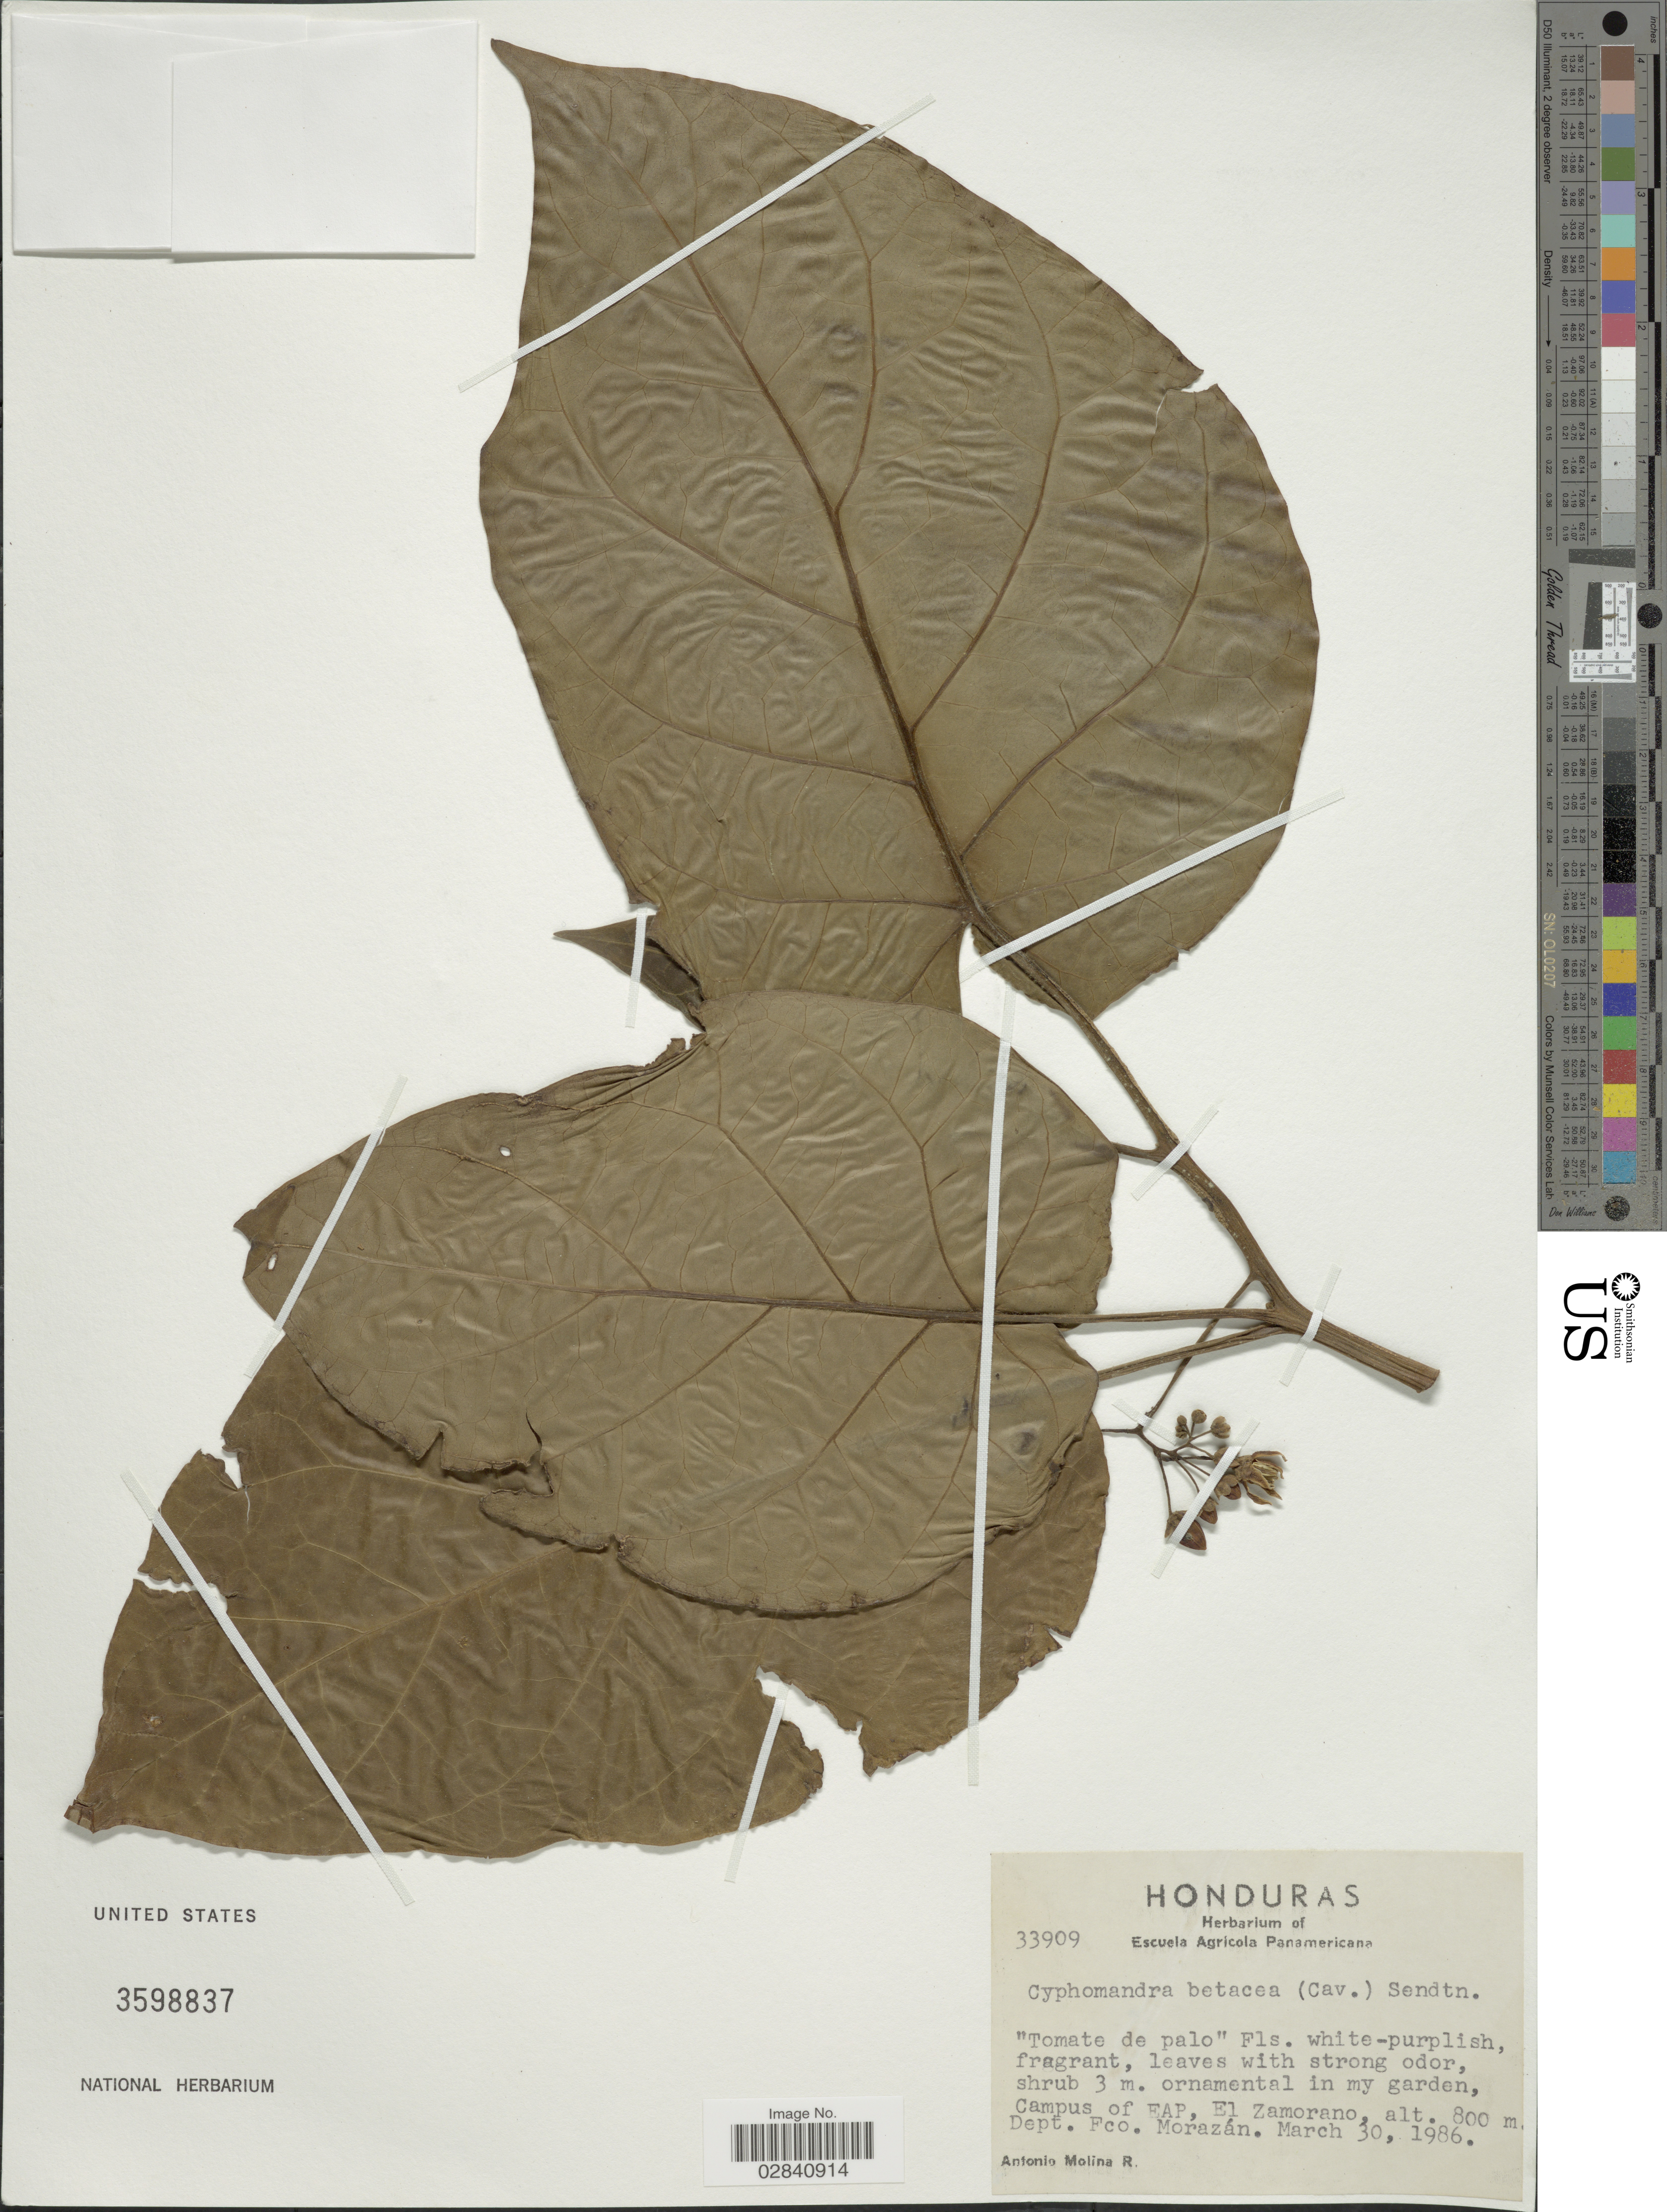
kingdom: Plantae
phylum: Tracheophyta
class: Magnoliopsida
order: Solanales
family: Solanaceae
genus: Cyphomandra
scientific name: Cyphomandra betacea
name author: (Cav.) Sendtn.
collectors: A. Molina R.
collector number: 33909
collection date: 1986-03-30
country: Honduras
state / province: Fco. Morazán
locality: Campus of EAP, El Zamorano, Dept. Fco. Morazán.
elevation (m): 800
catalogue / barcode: US 3598837